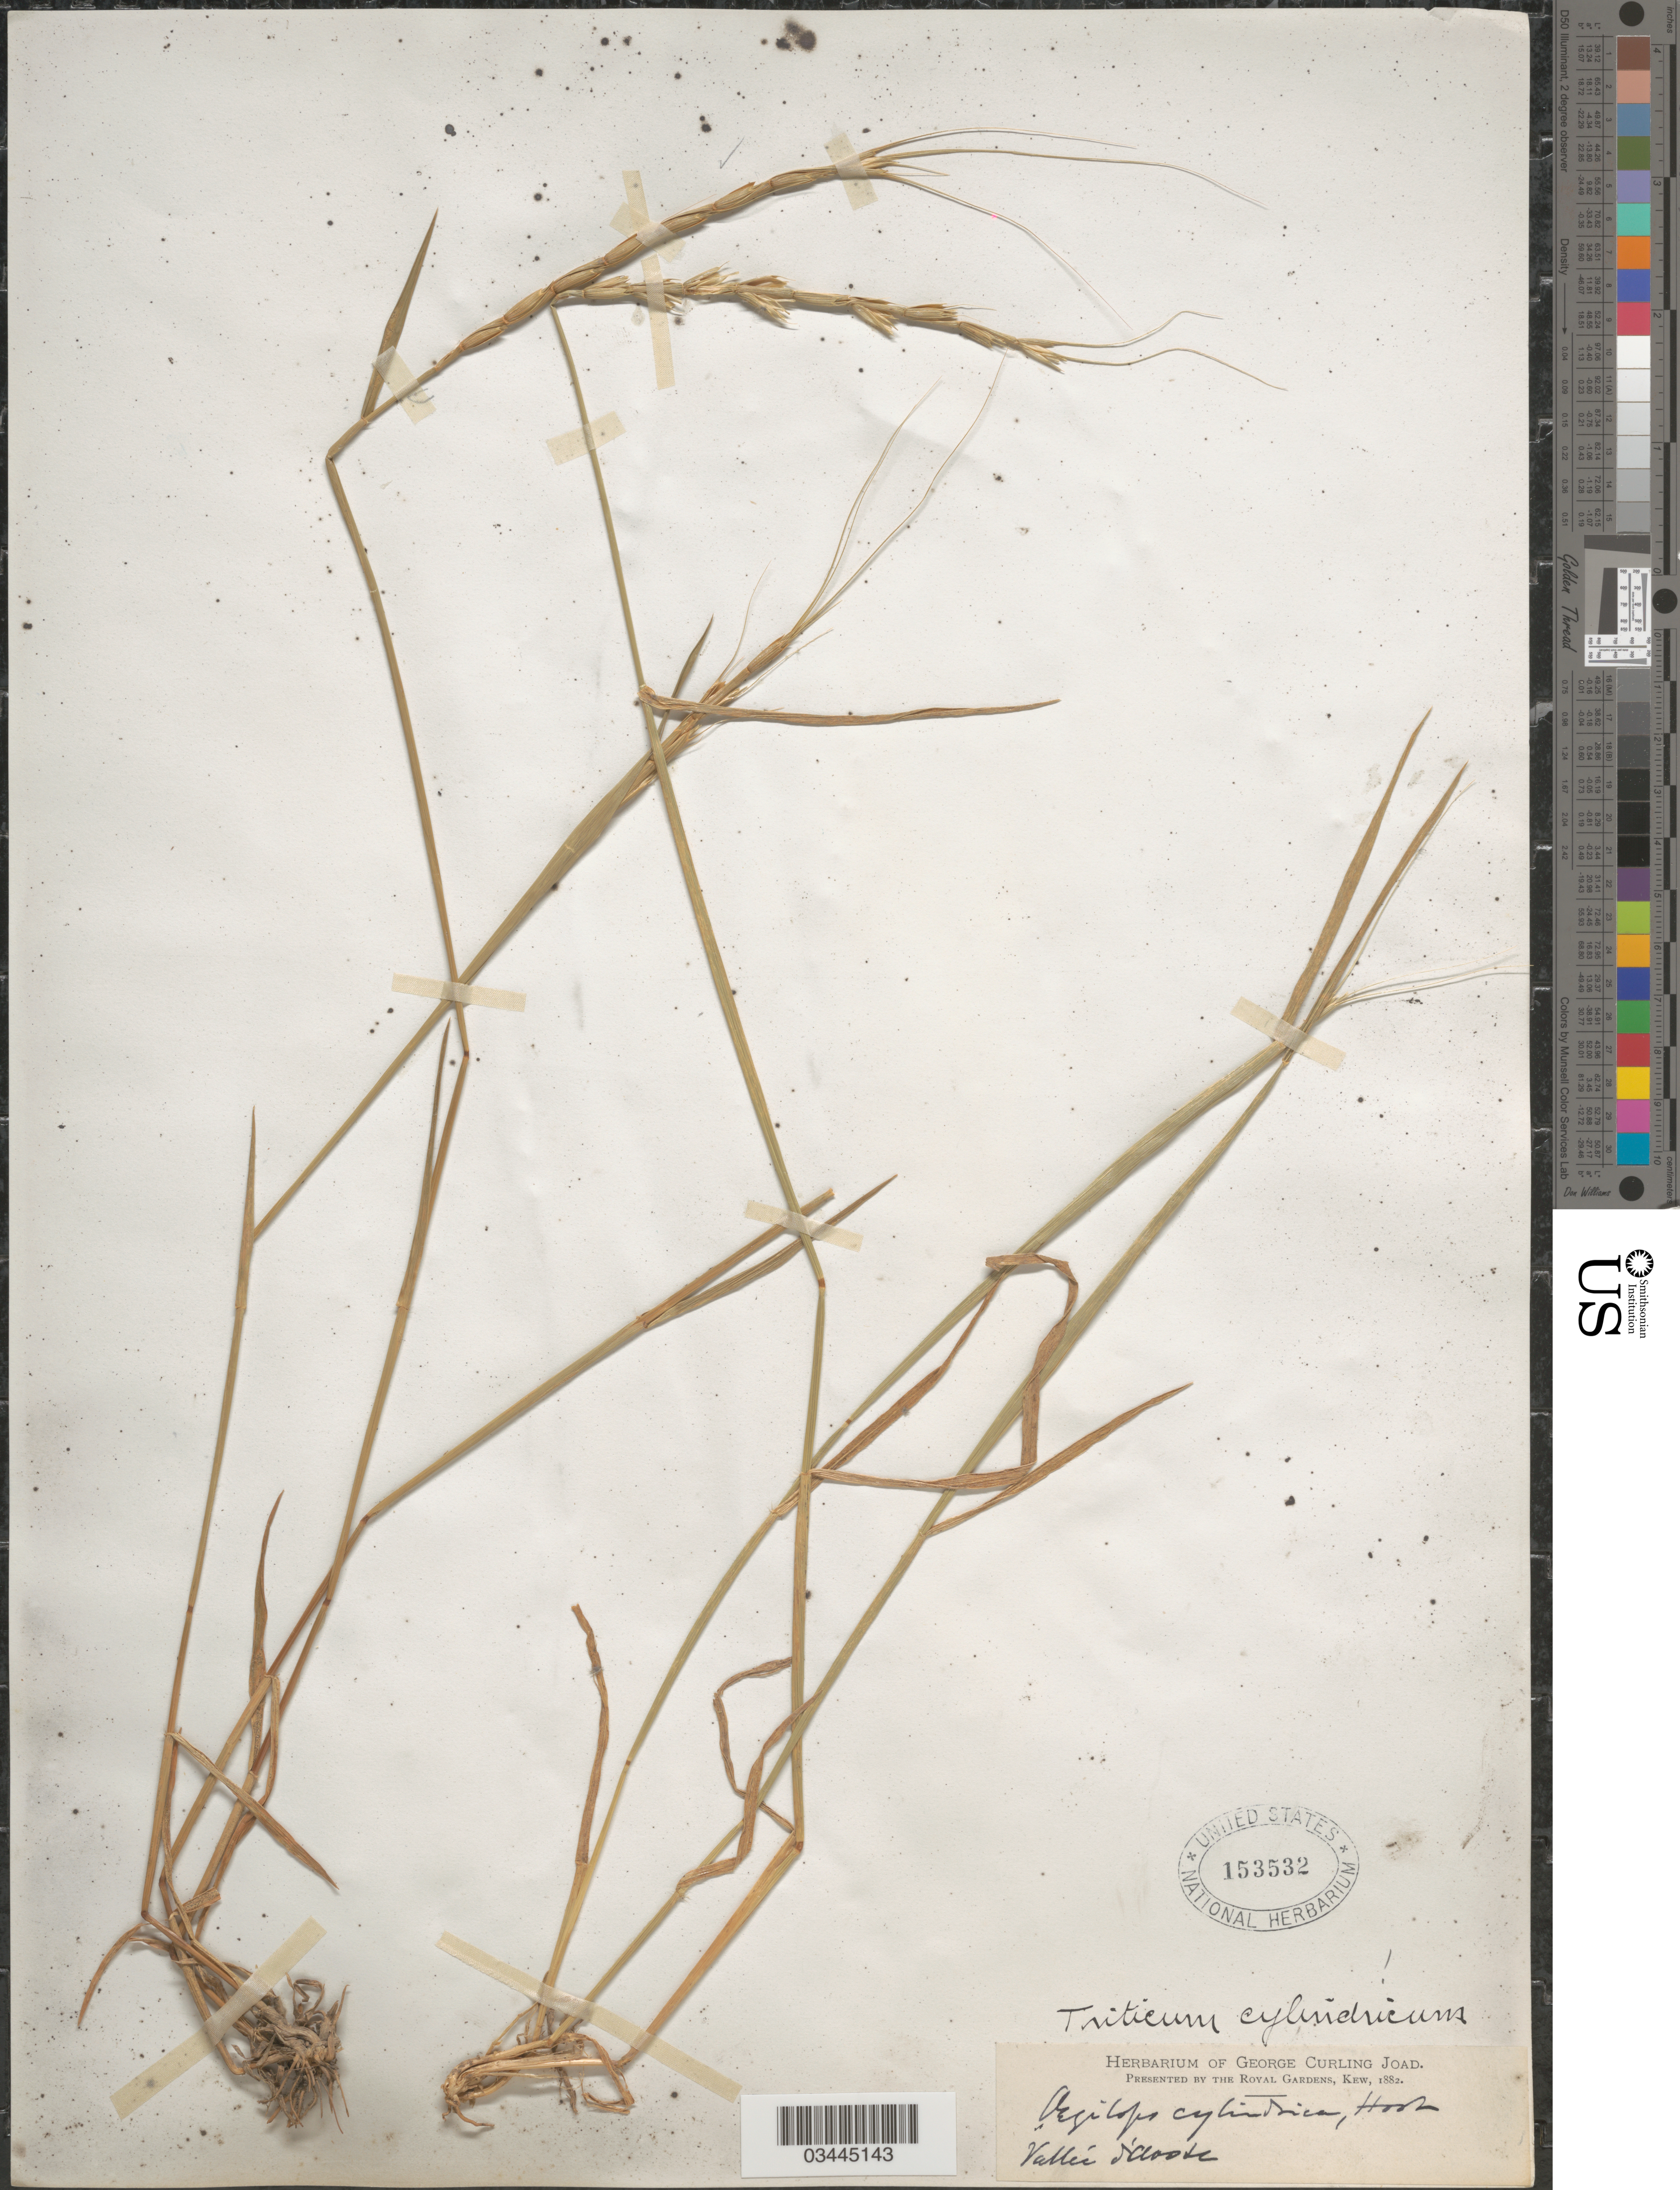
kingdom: Plantae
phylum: Tracheophyta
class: Liliopsida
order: Poales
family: Poaceae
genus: Aegilops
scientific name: Aegilops cylindrica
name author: Host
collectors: ex herb. George Curling Joad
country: Italy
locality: Vallée d'Aoste.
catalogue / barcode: US 153532